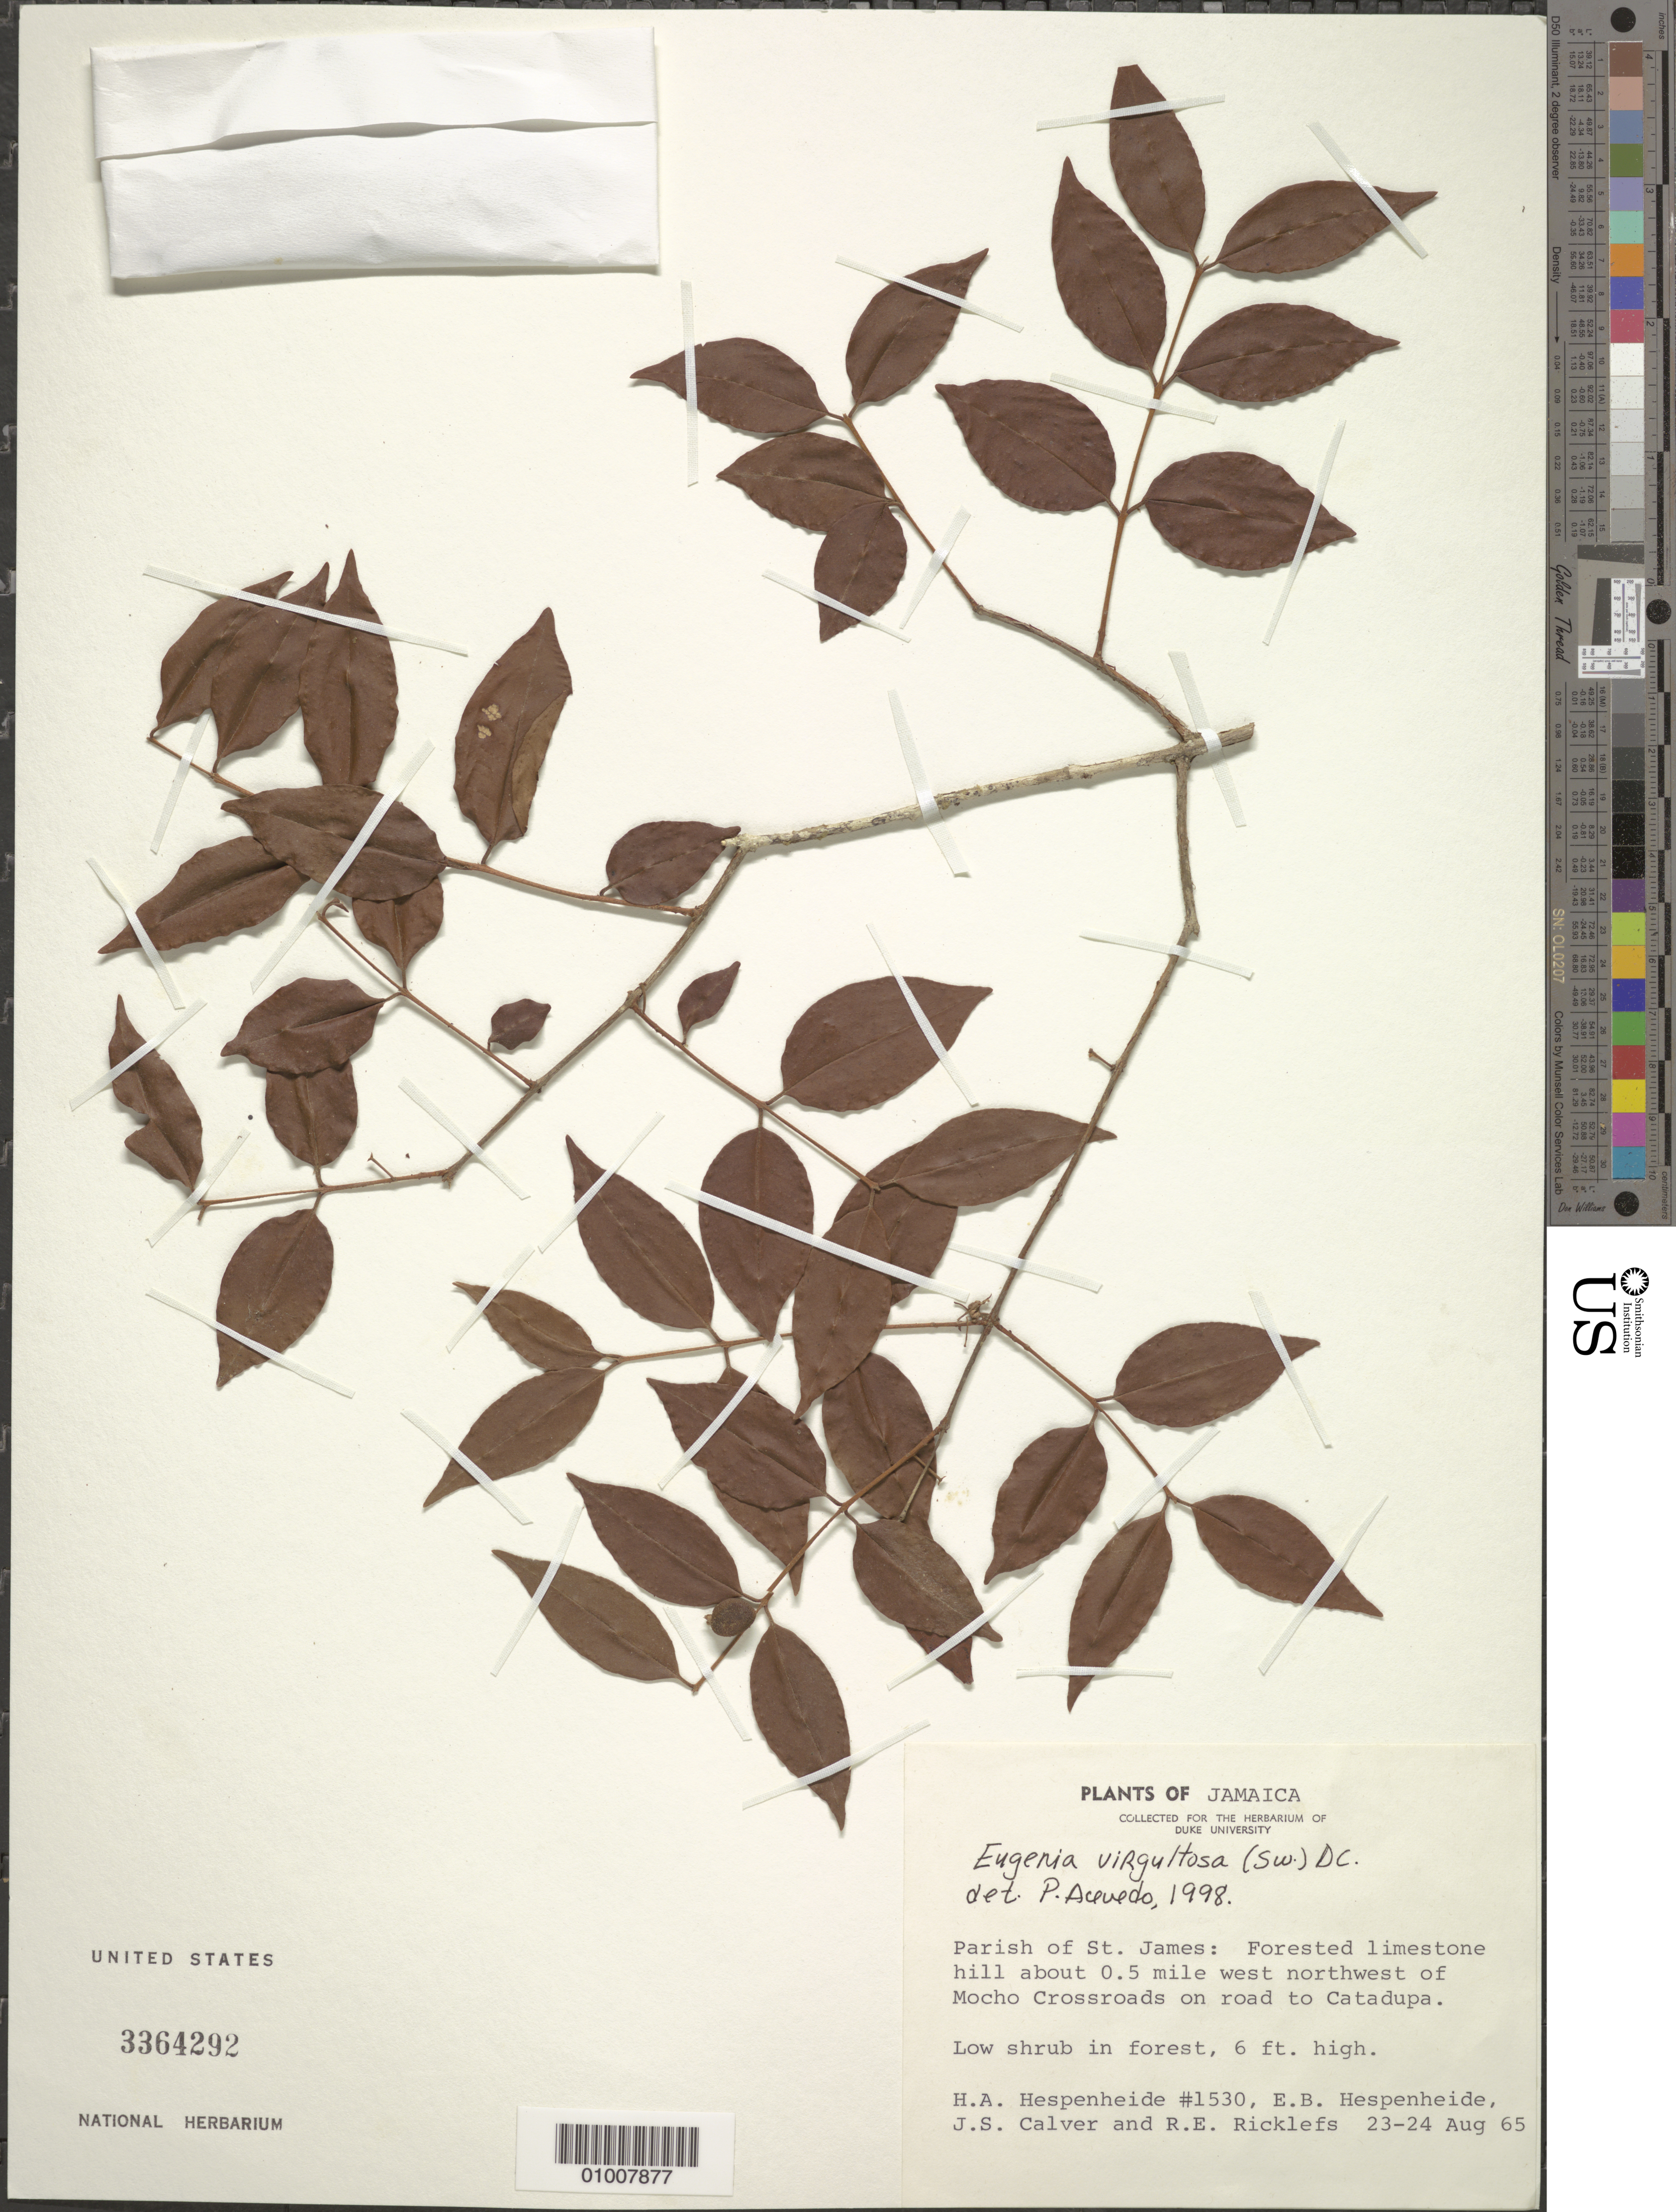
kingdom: Plantae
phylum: Tracheophyta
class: Magnoliopsida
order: Myrtales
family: Myrtaceae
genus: Eugenia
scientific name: Eugenia biflora var. virgultosa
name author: (Sw.) Krug & Urb.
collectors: H. A. Hespenheide, E. Hespenheide, J. Calver & R. Ricklefs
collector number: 1530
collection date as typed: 23 Aug 1965 to 24 Aug 1965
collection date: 1965-08-23/1965-08-24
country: Jamaica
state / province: Saint James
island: Jamaica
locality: Hill about 0.5 miles west-northwest of Mocho Crossroads on road to Catadupa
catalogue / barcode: US 3364292